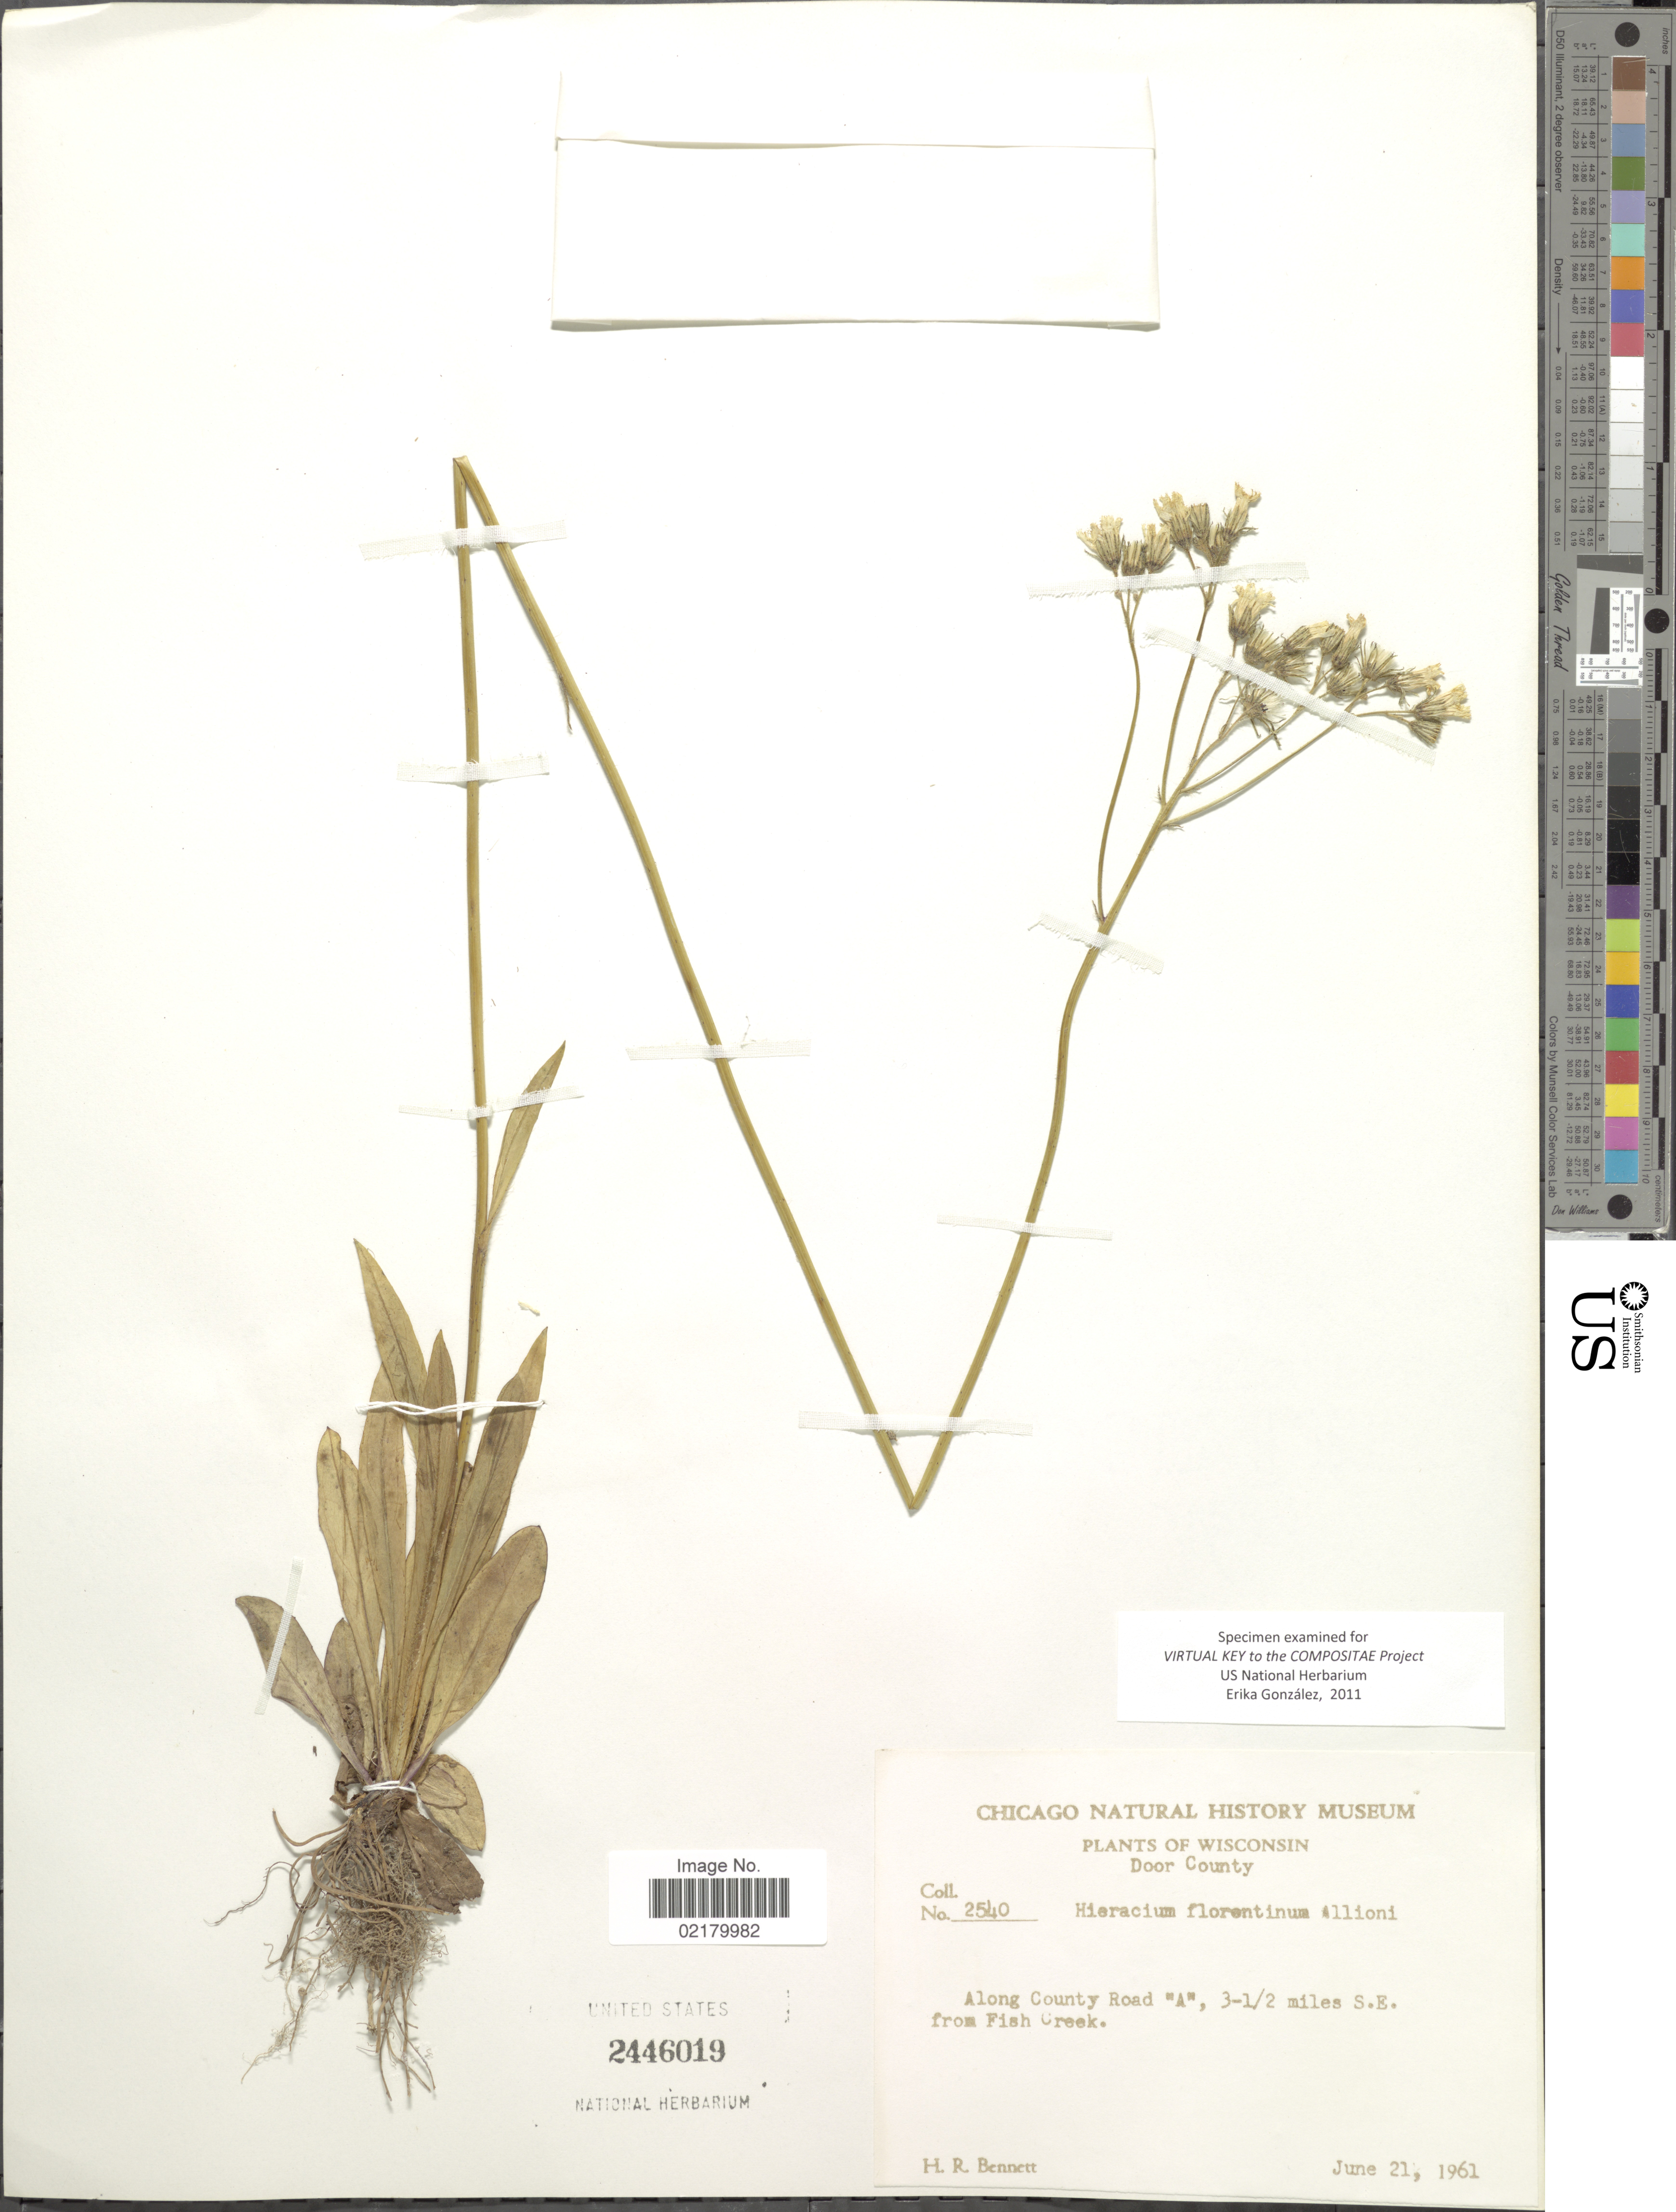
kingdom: Plantae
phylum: Tracheophyta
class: Magnoliopsida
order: Asterales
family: Asteraceae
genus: Pilosella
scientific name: Pilosella piloselloides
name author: (Vill.) Soják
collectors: H. R. Bennett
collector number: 2540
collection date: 1961-06-21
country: United States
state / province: Wisconsin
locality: Door County, Along County Road 'A', 3½ miles S.E. from Fish Creek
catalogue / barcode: US 2446019